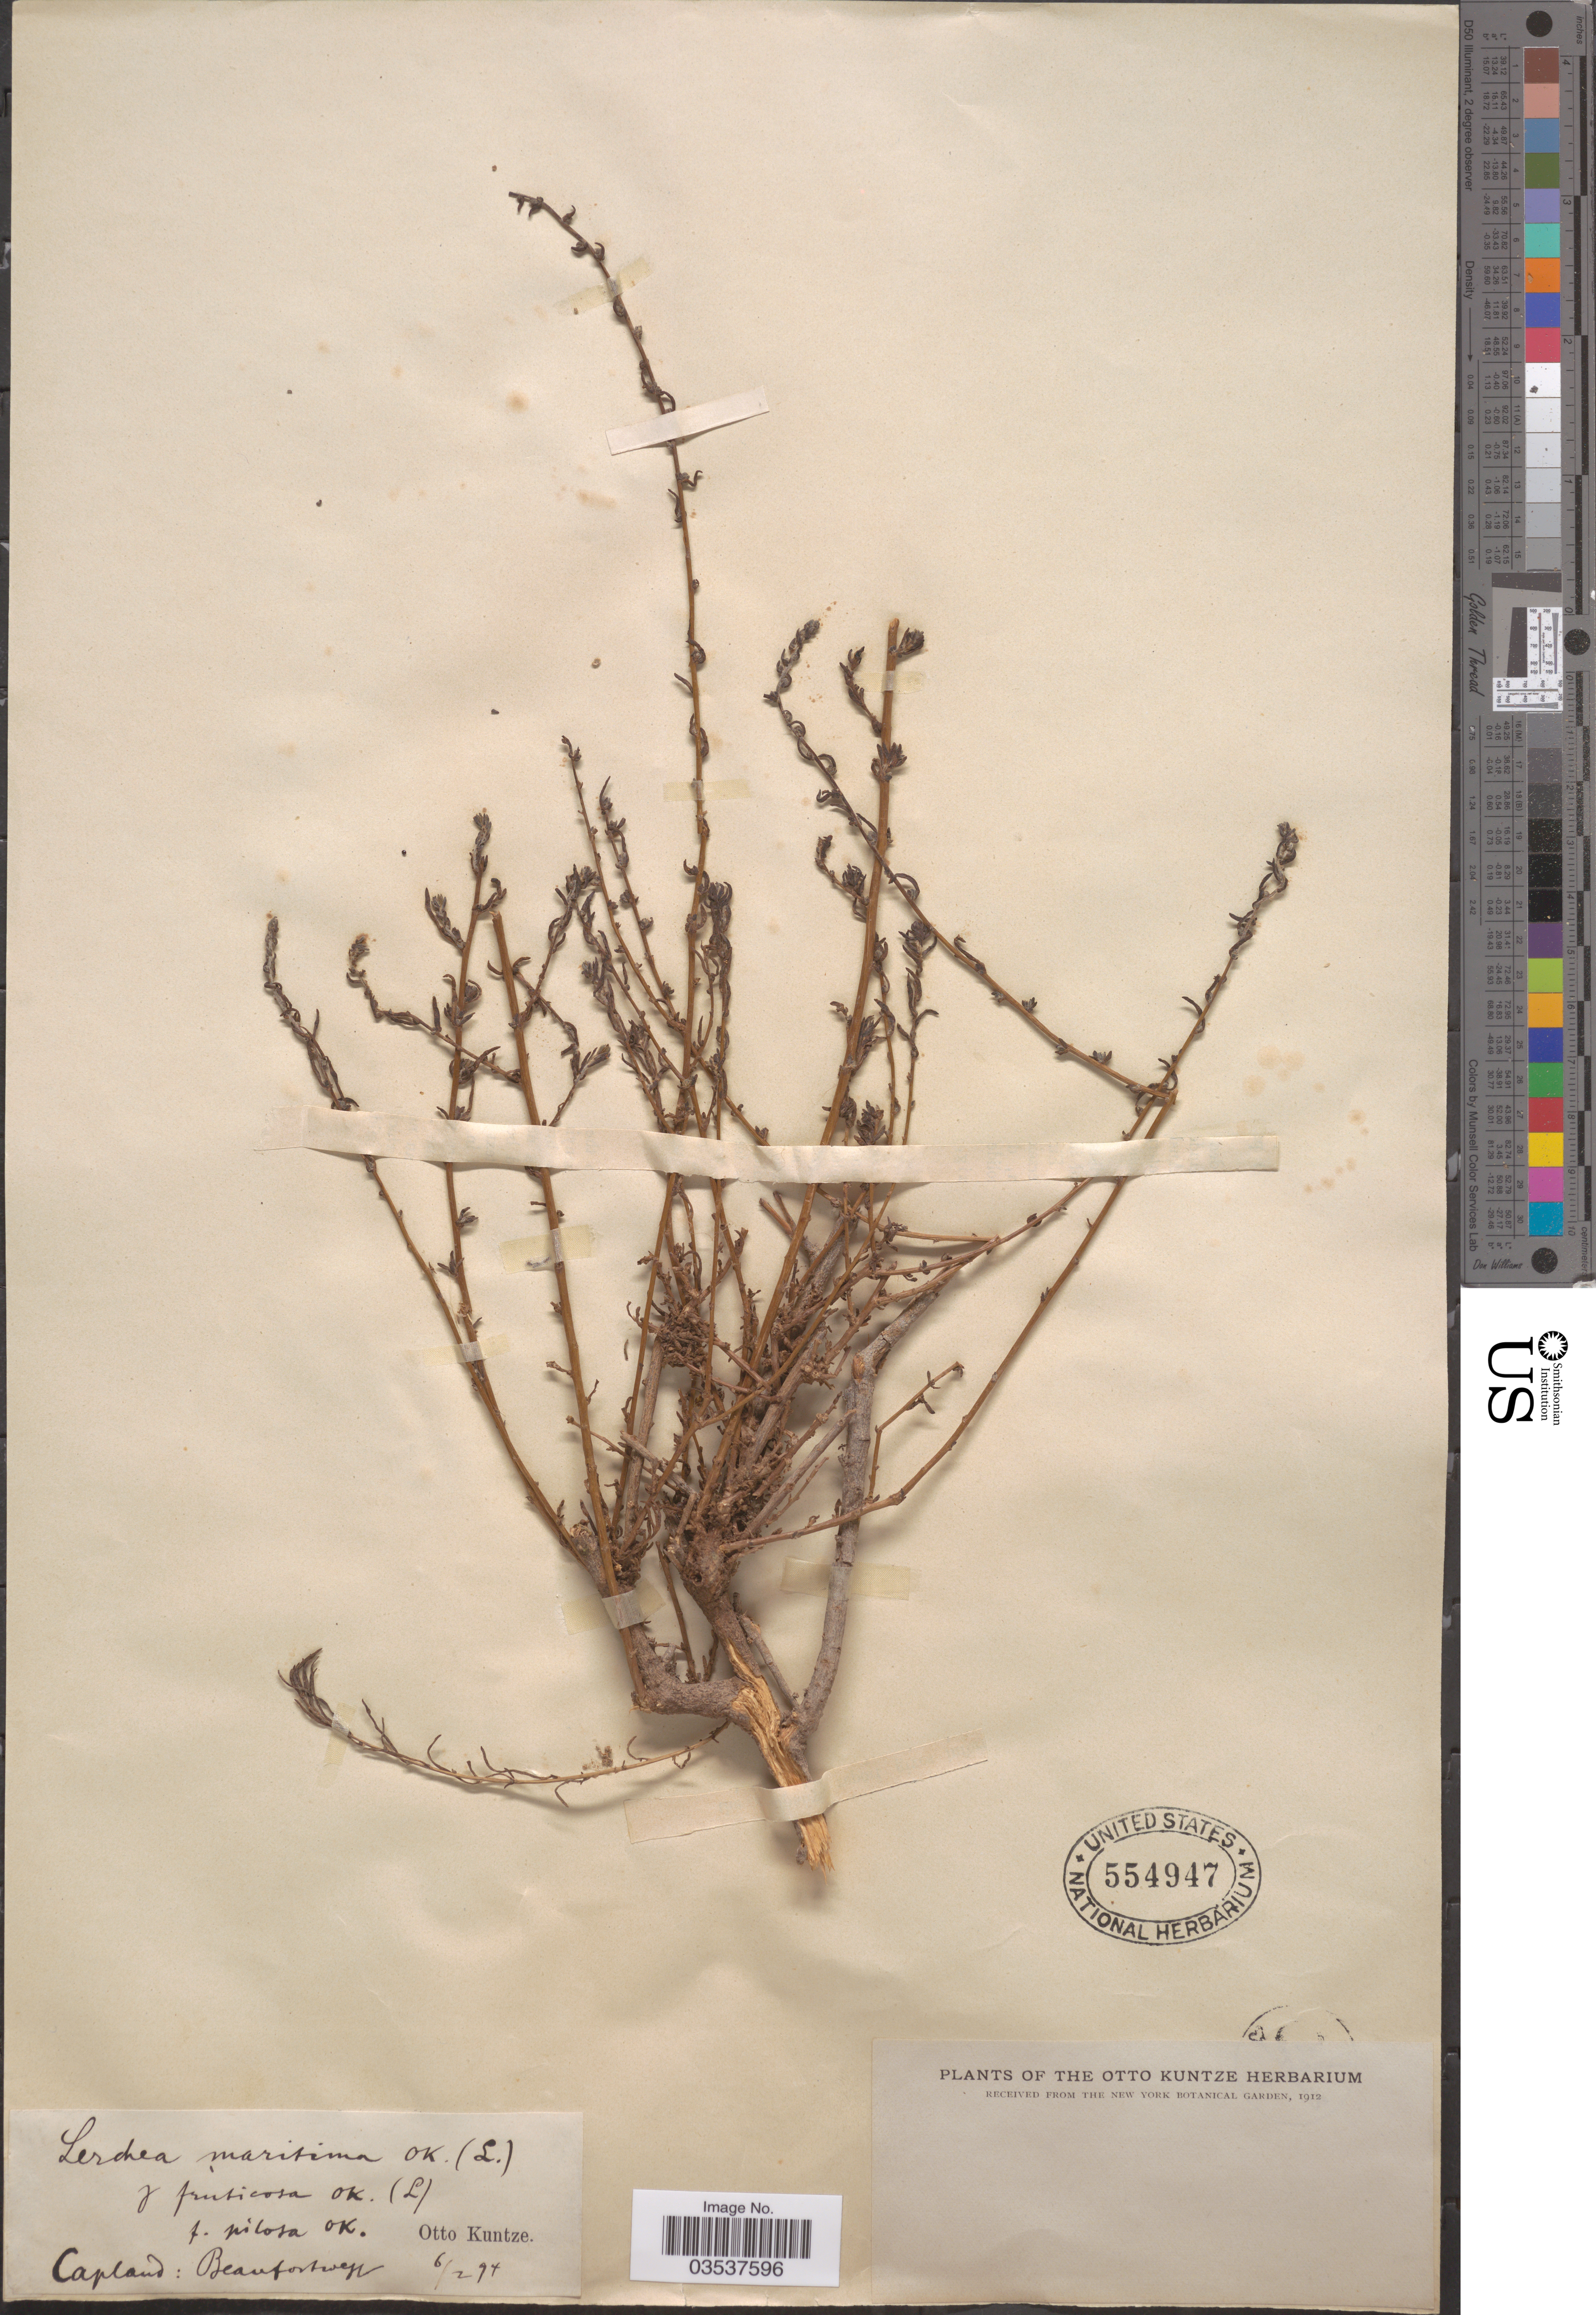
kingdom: Plantae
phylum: Tracheophyta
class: Magnoliopsida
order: Caryophyllales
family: Amaranthaceae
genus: Suaeda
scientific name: Suaeda maritima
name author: (L.) Dumort.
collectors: C.E.O. Kuntze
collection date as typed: Transcribed d/m/y: 6/2/94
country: South Africa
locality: Capland: Beaufortwegg.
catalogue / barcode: US 554947